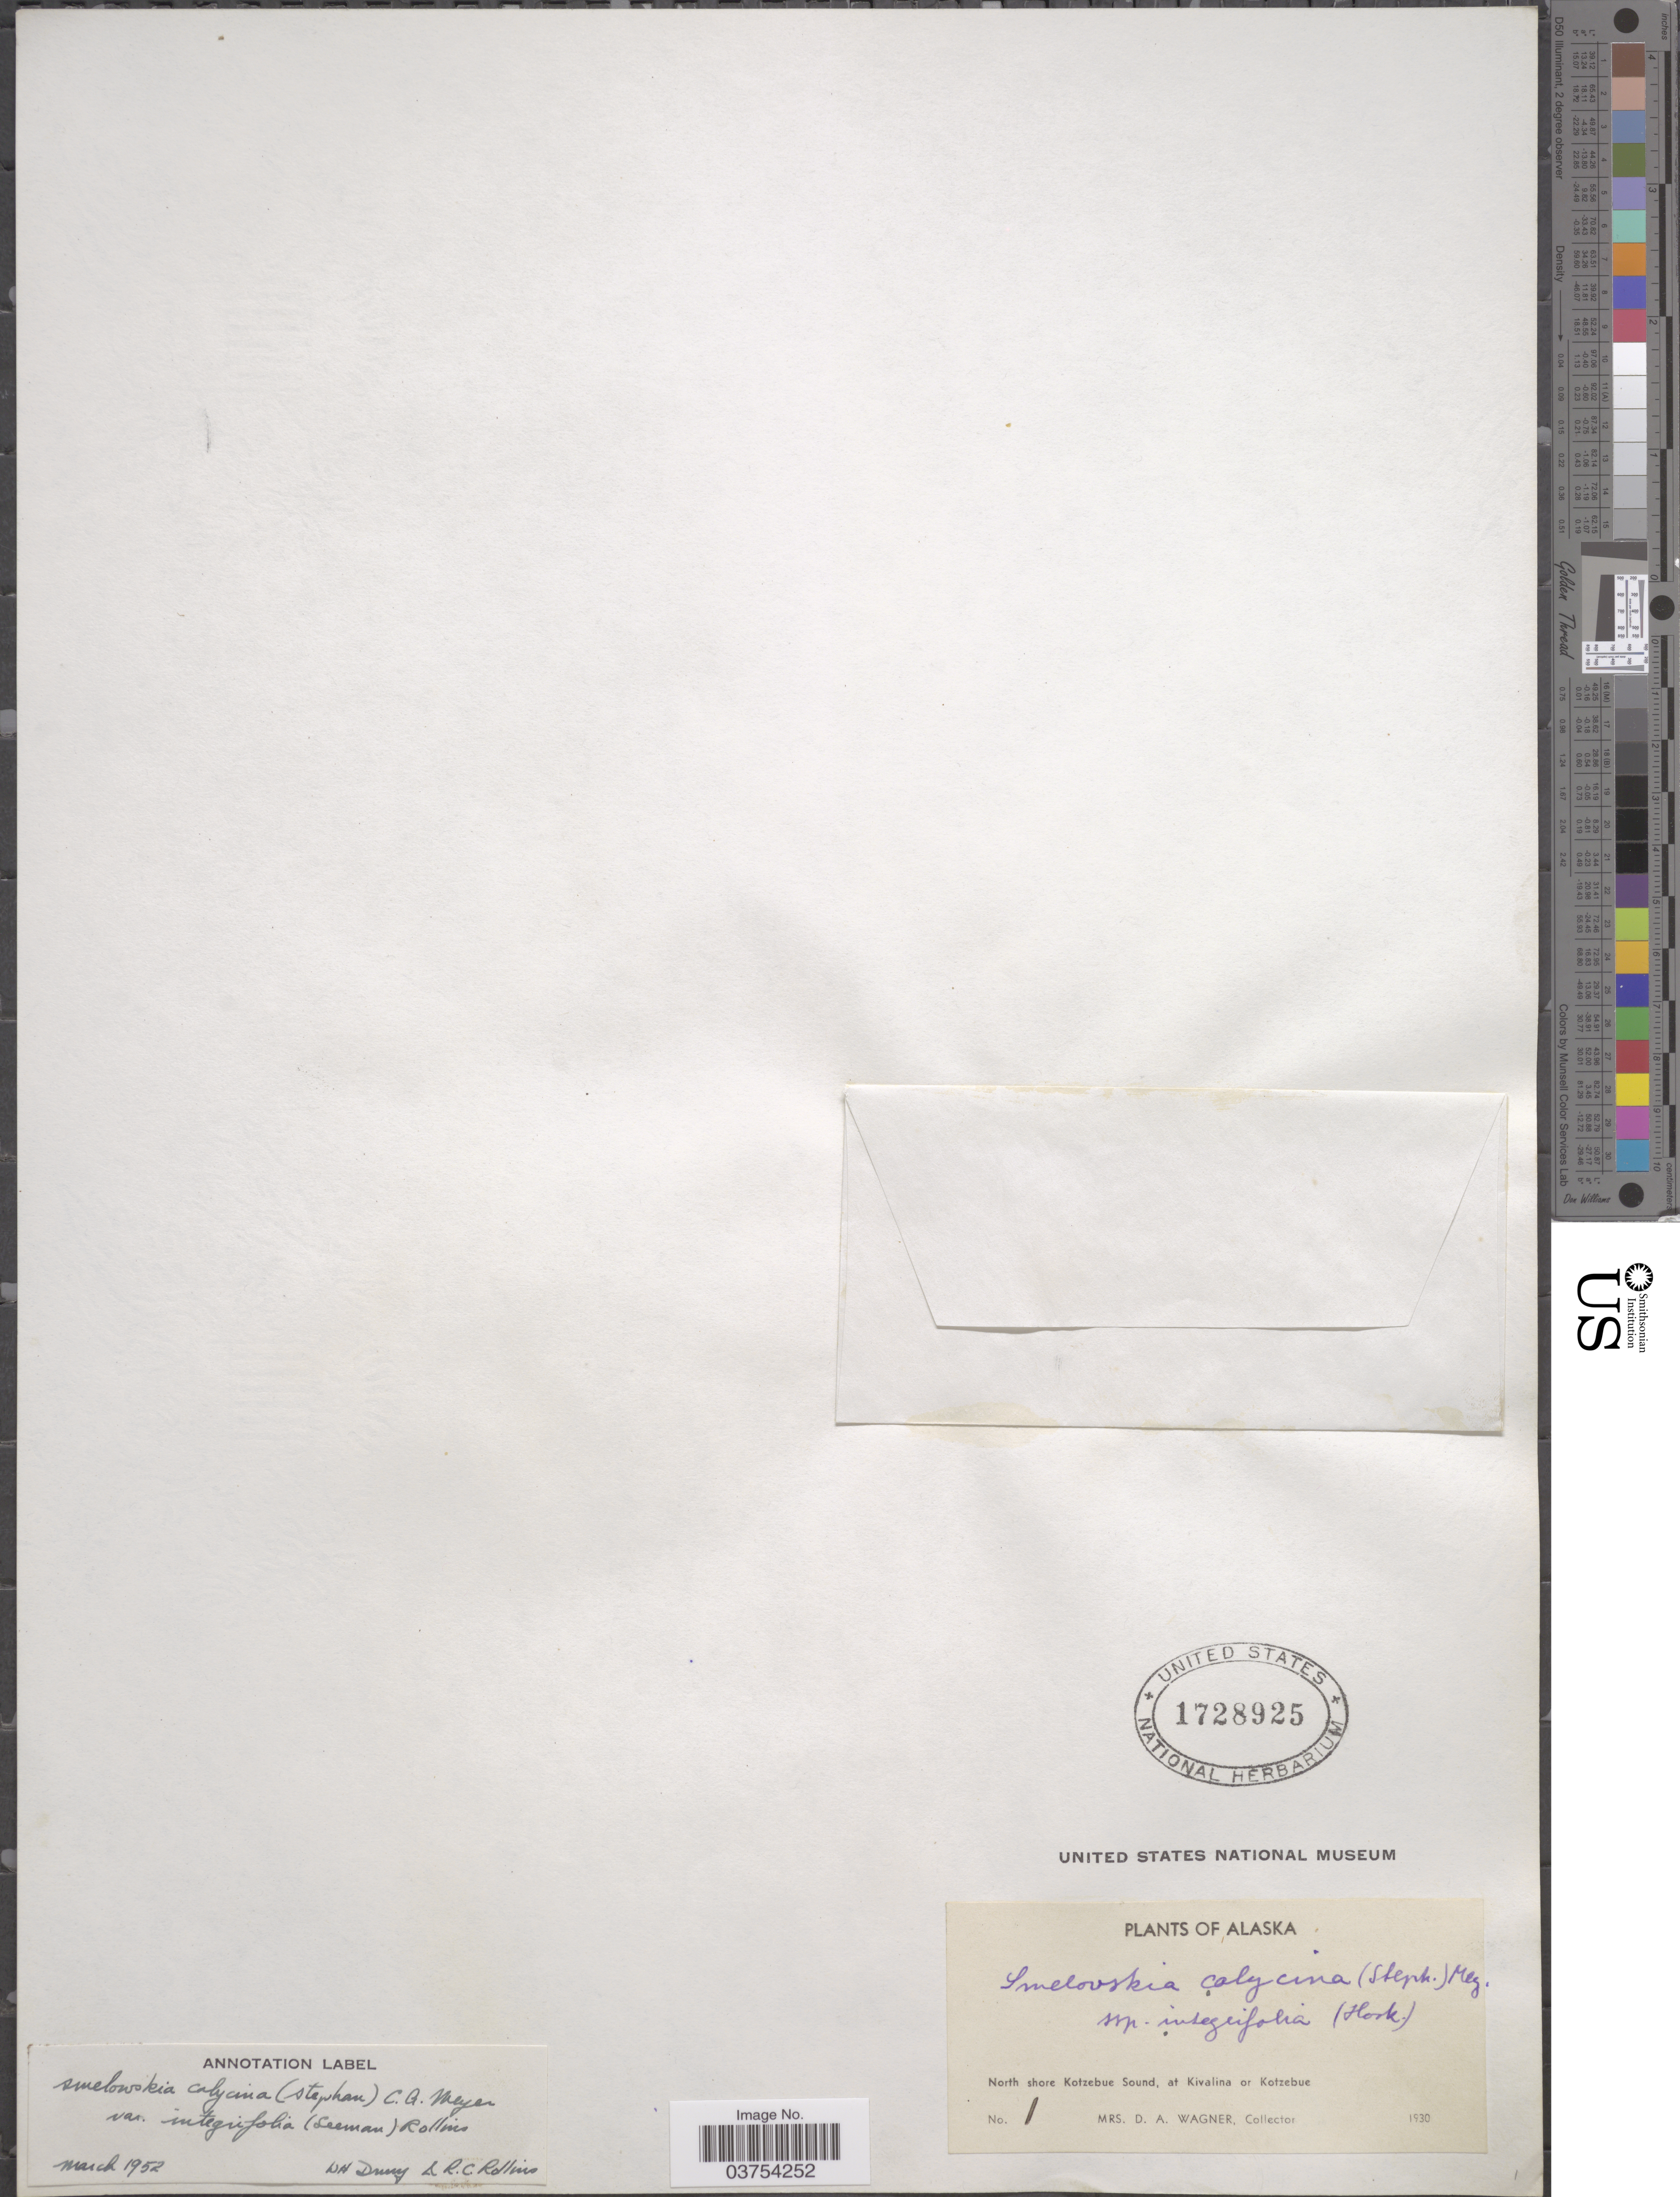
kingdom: Plantae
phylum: Tracheophyta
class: Magnoliopsida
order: Brassicales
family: Brassicaceae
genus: Smelowskia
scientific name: Smelowskia calycina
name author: (Stephan) C.A. Mey.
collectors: D. Wagner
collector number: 1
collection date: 1930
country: United States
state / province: Alaska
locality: North shore Kotzebue Sound, at Kivalina or Kotzebue.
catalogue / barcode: US 1728925